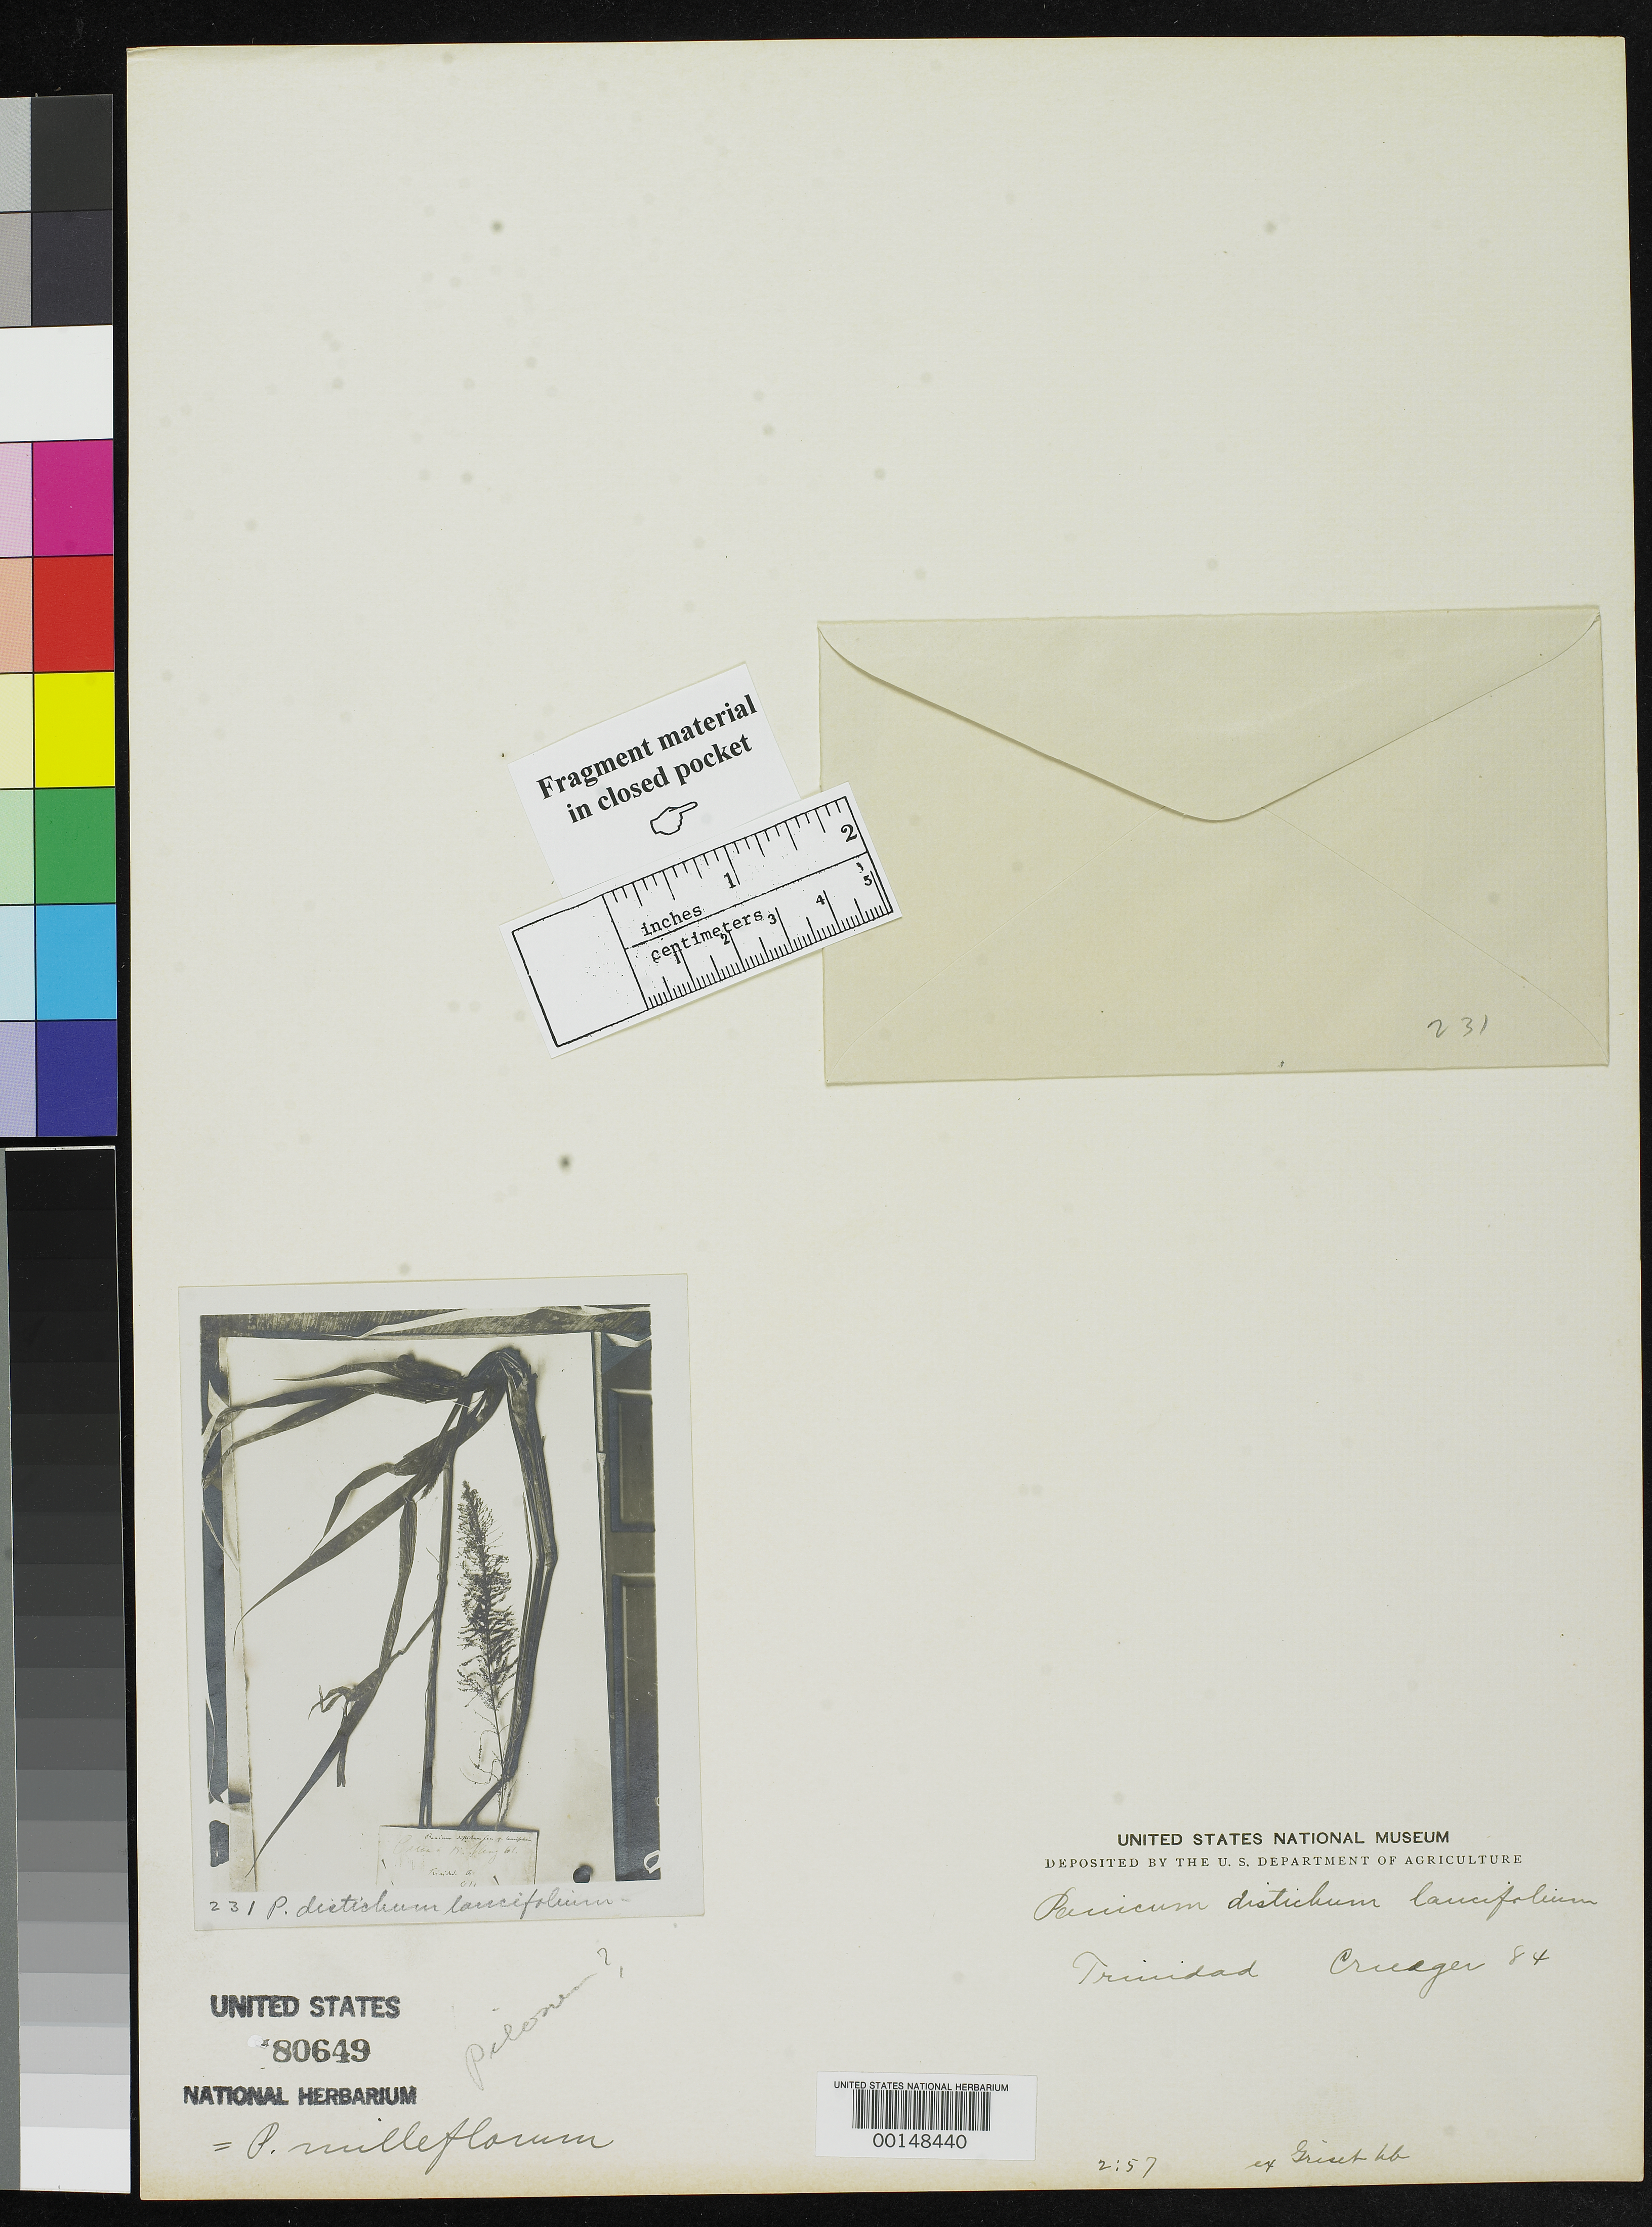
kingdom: Plantae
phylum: Tracheophyta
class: Liliopsida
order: Poales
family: Poaceae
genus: Panicum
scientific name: Panicum distichum var. lancifolium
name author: Griseb.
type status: Type Fragment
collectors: H. Crueger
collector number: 84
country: Trinidad and Tobago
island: Trinidad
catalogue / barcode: US 80649